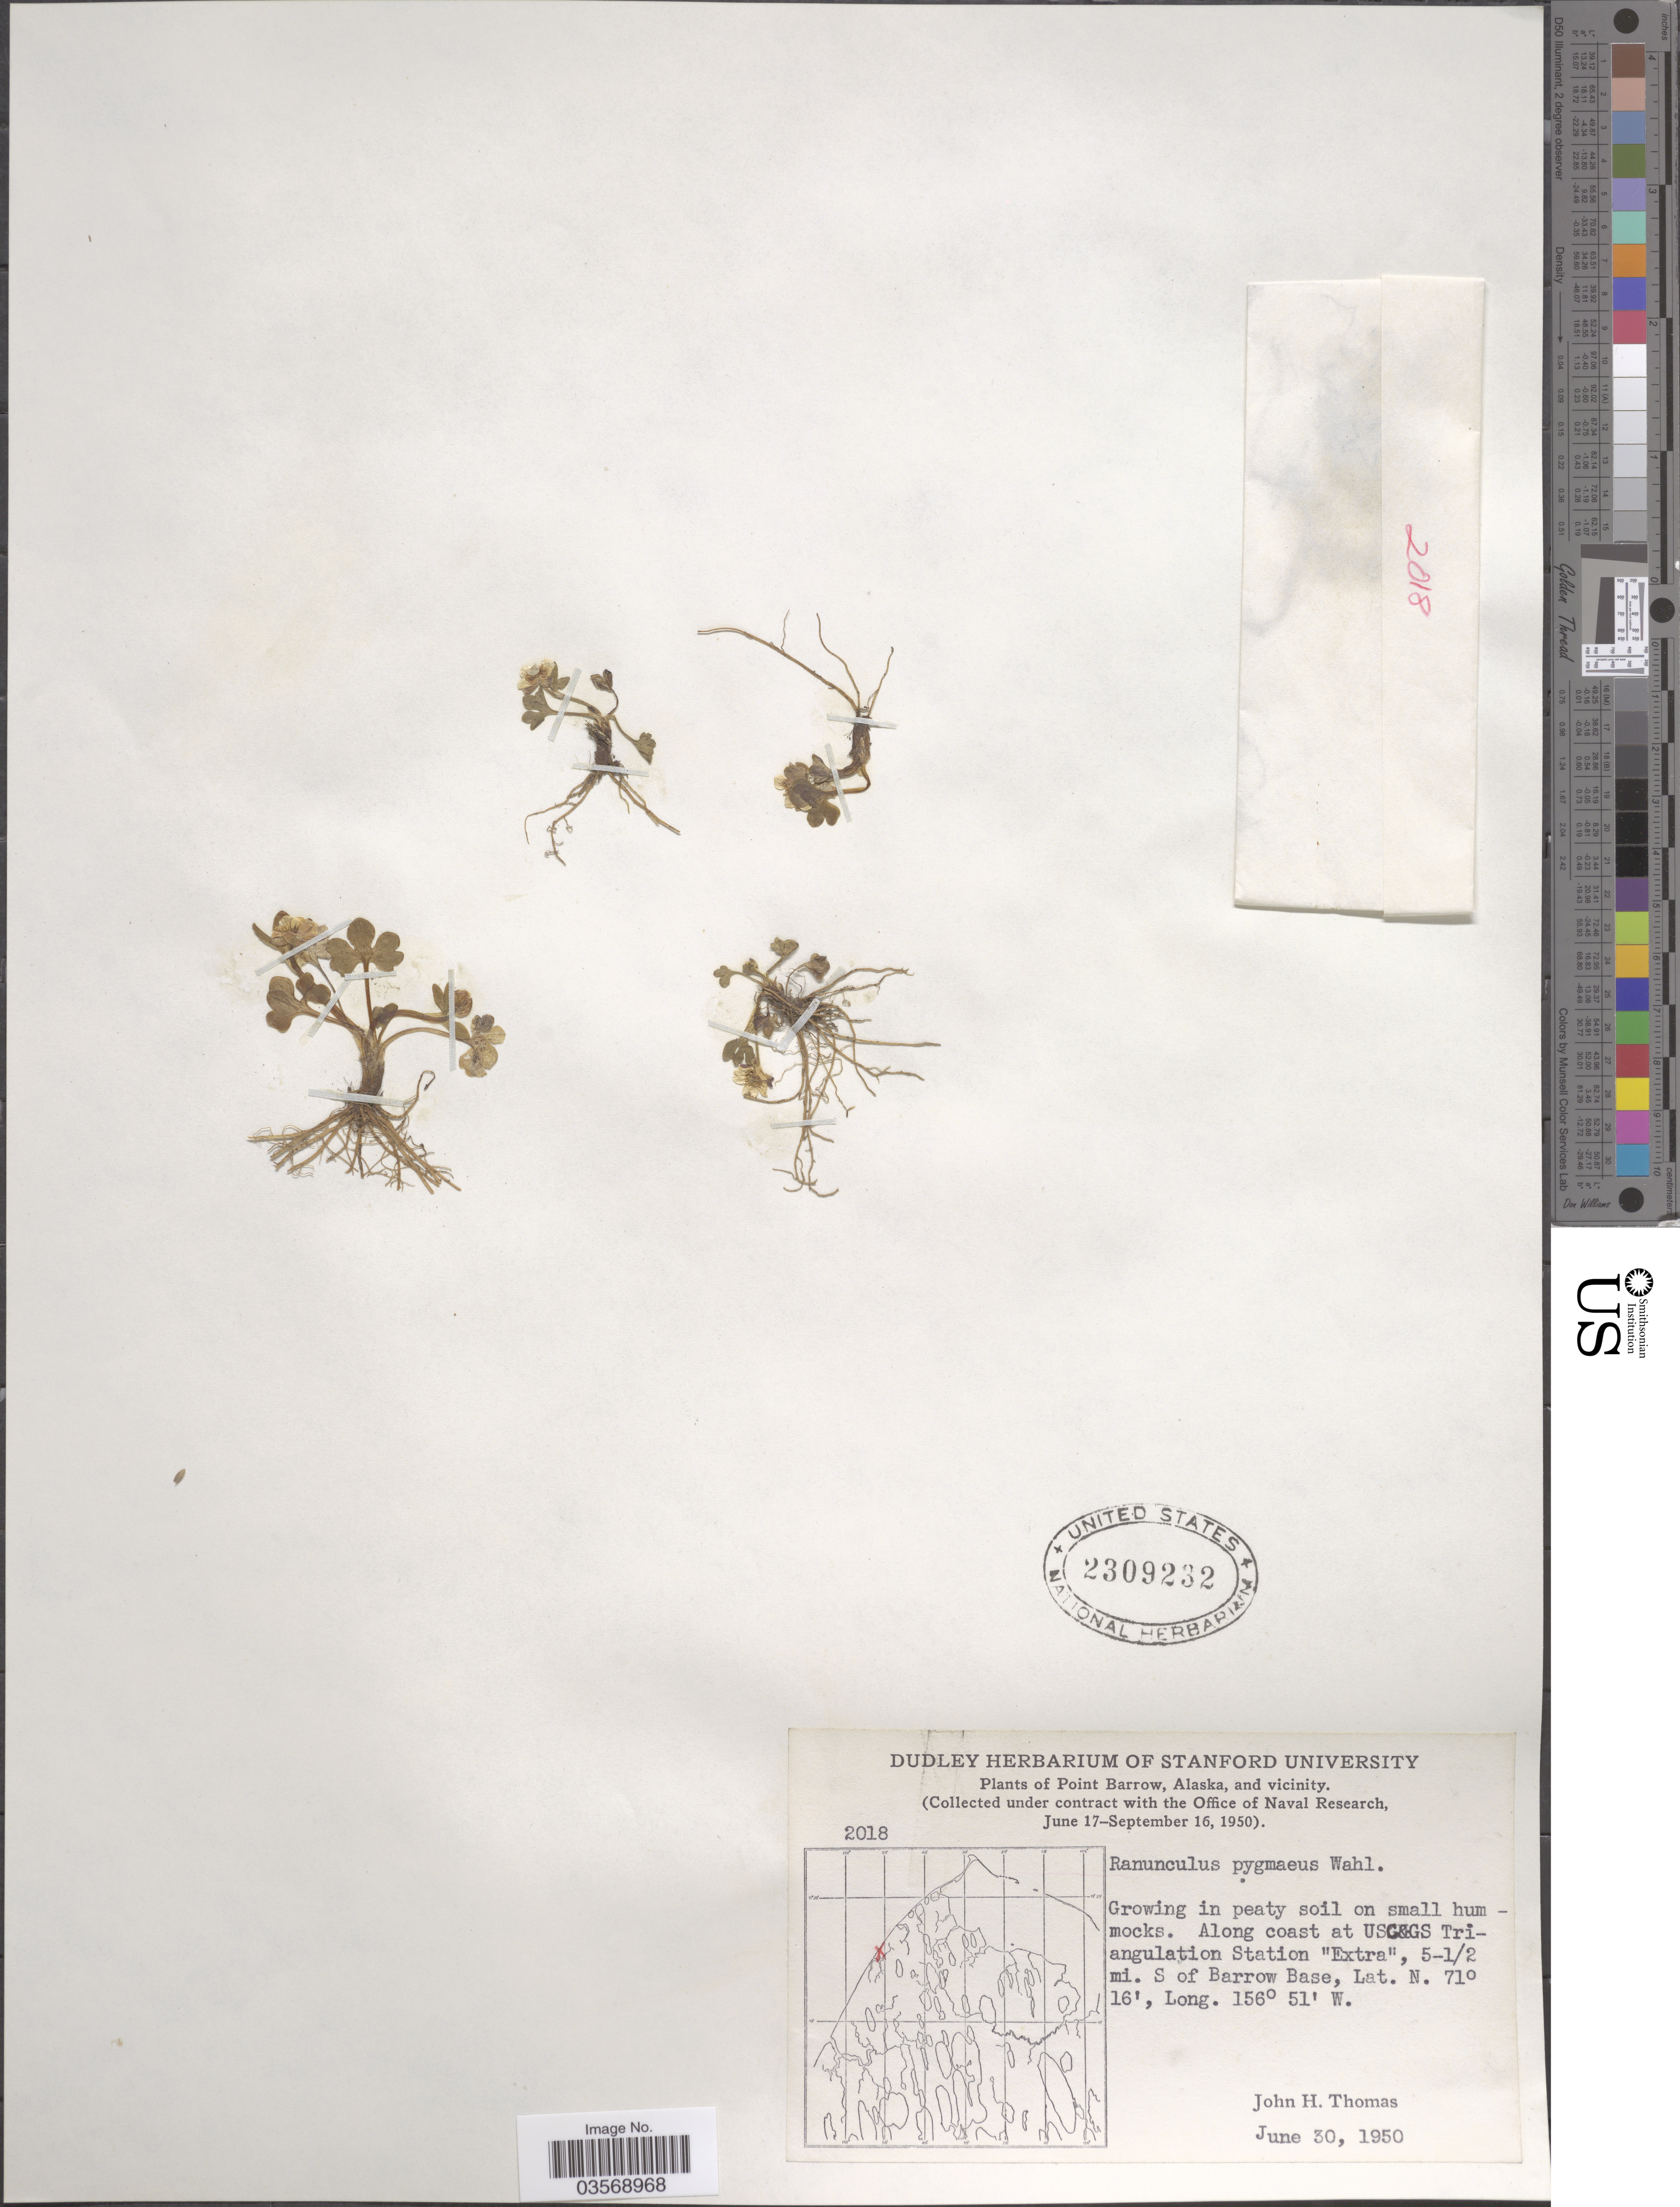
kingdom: Plantae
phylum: Tracheophyta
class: Magnoliopsida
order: Ranunculales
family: Ranunculaceae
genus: Ranunculus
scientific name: Ranunculus pygmaeus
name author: Wahlenb.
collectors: J. H. Thomas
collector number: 2018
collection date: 1950-06-30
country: United States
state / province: Alaska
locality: Point Barrow, Alaska, and vicinity. Along coast at USG&GS Triangulation Station "Extra", 5-1/2 mi. S of Barrow Base.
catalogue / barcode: US 2309232